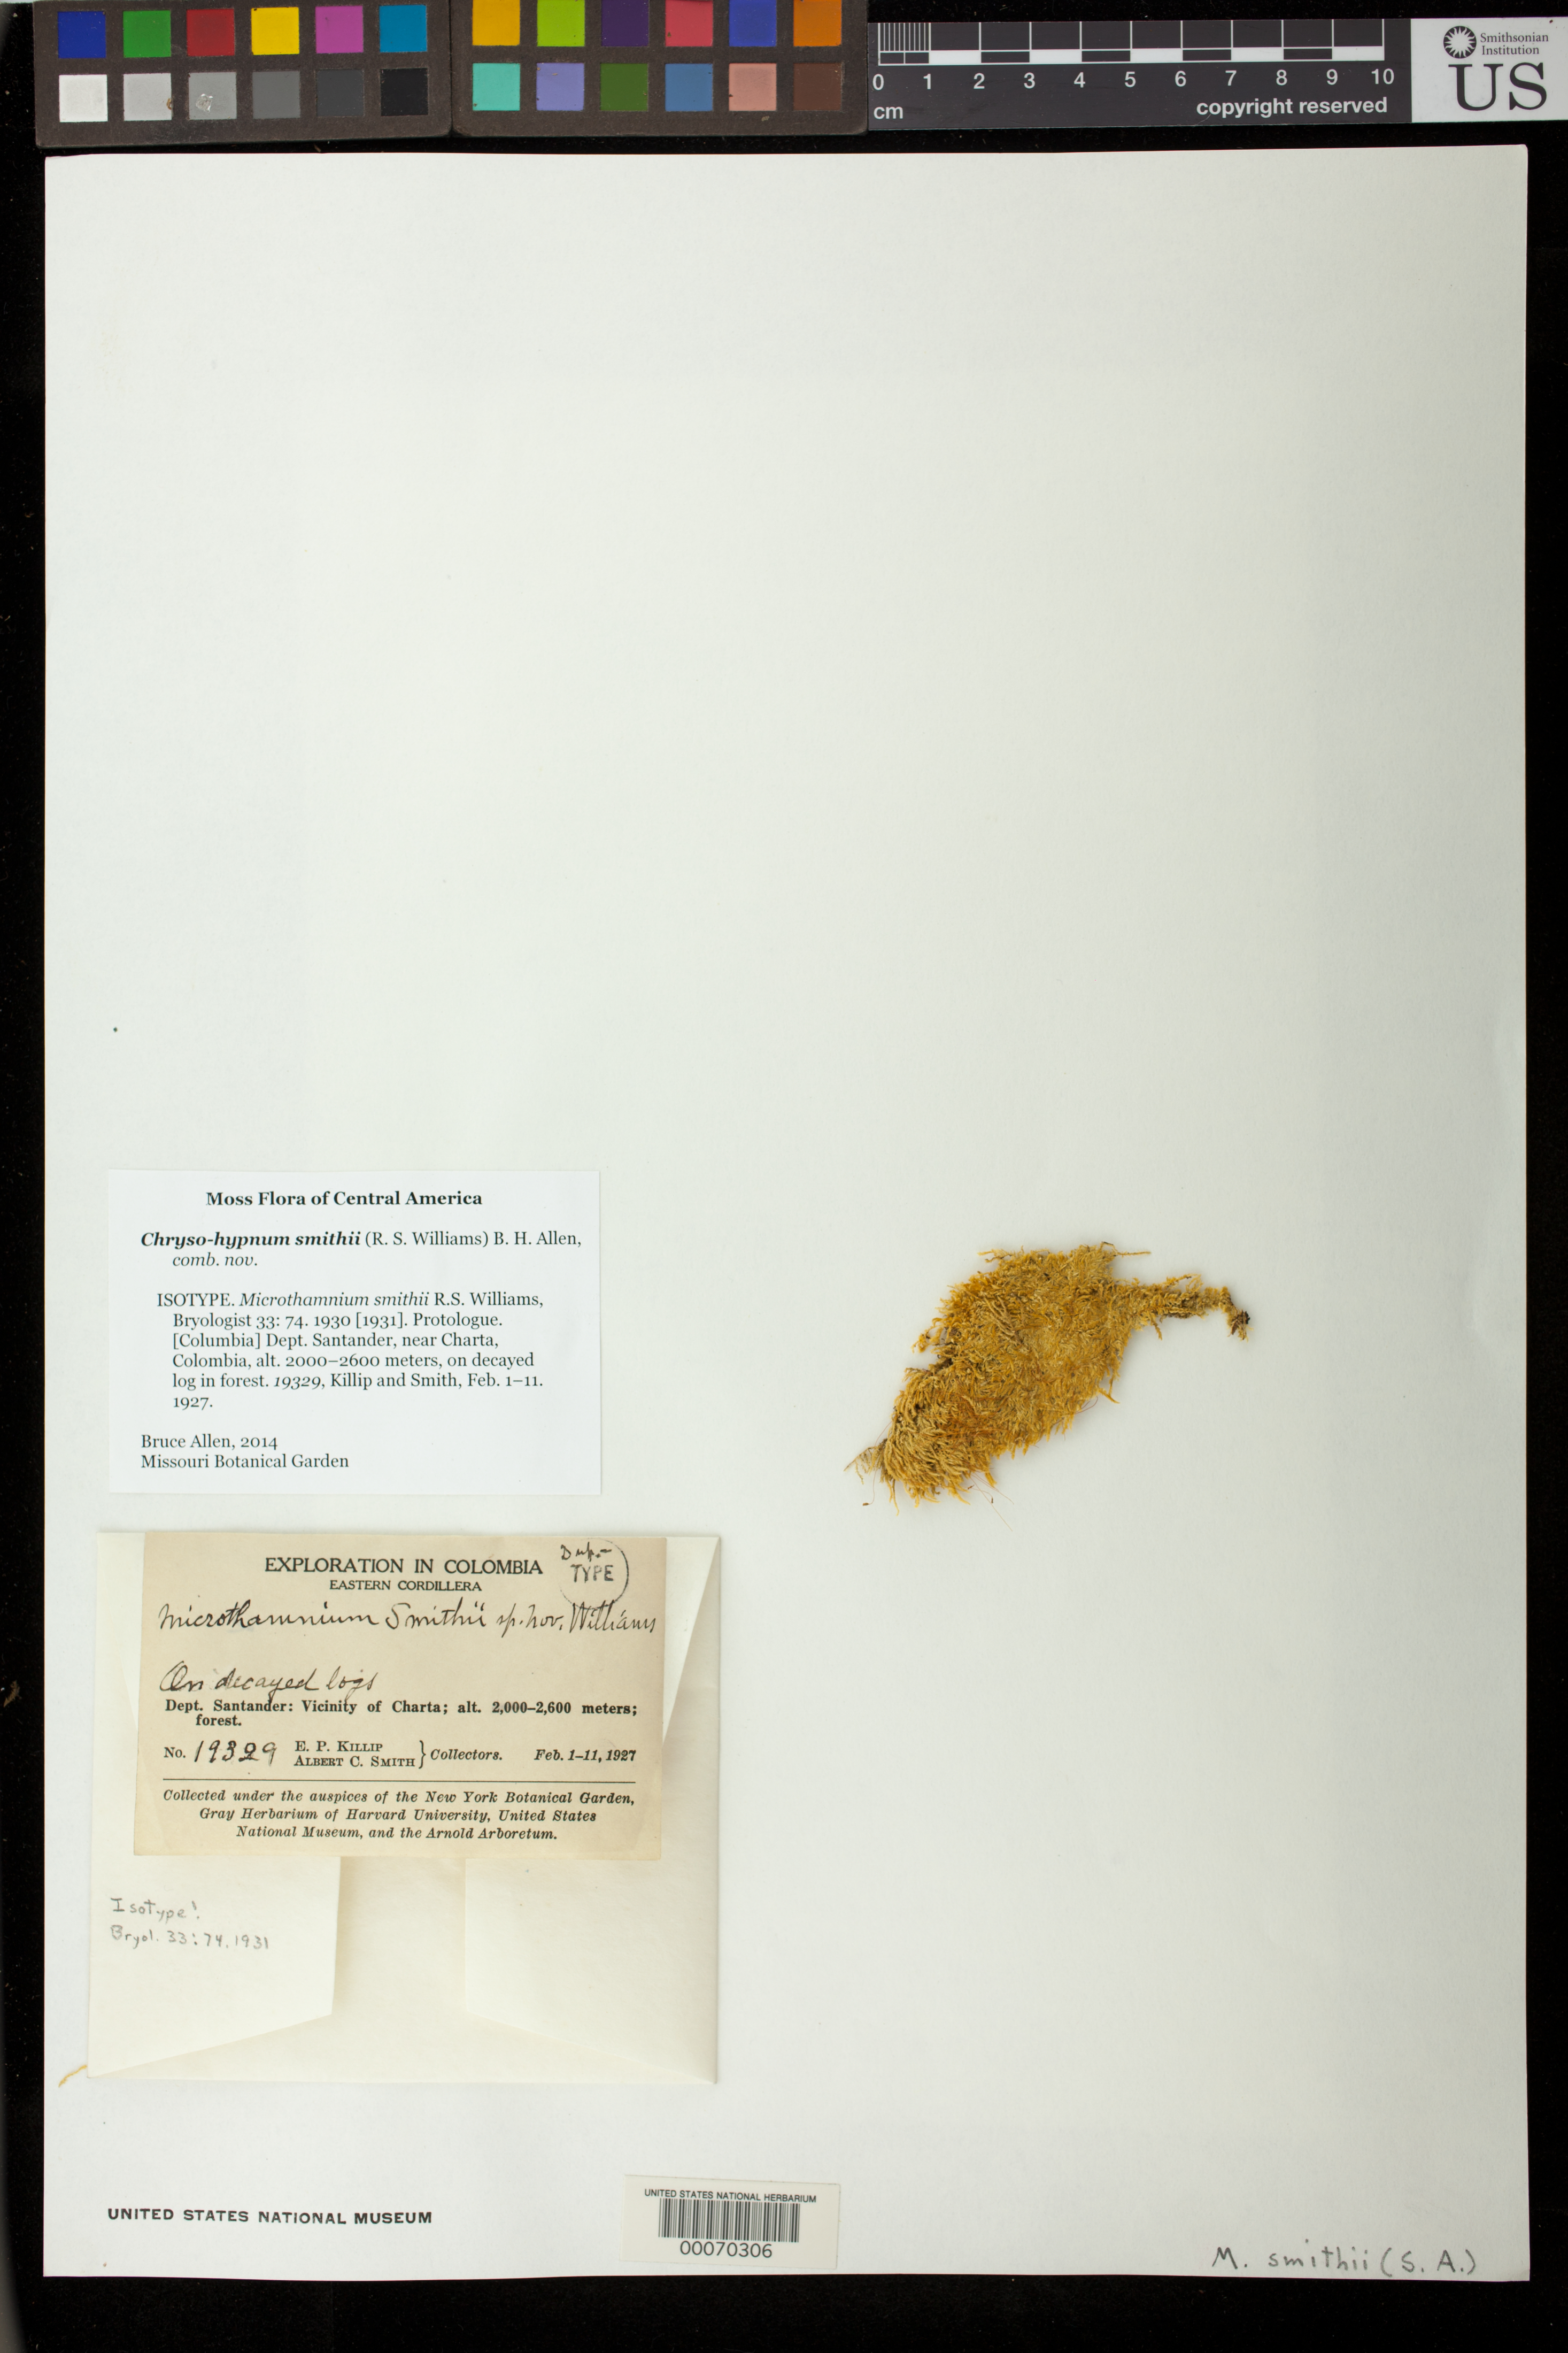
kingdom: Plantae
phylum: Bryophyta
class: Bryopsida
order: Hypnales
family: Hypnaceae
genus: Microthamnium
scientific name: Microthamnium smithii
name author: R.S. Williams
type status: Isotype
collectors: E. P. Killip & A. C. Smith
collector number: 19329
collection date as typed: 01 Feb 1927 to 11 Feb 1927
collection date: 1927-02-01/1927-02-11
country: Colombia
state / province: Santander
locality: Vicinity of Charta.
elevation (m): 2000